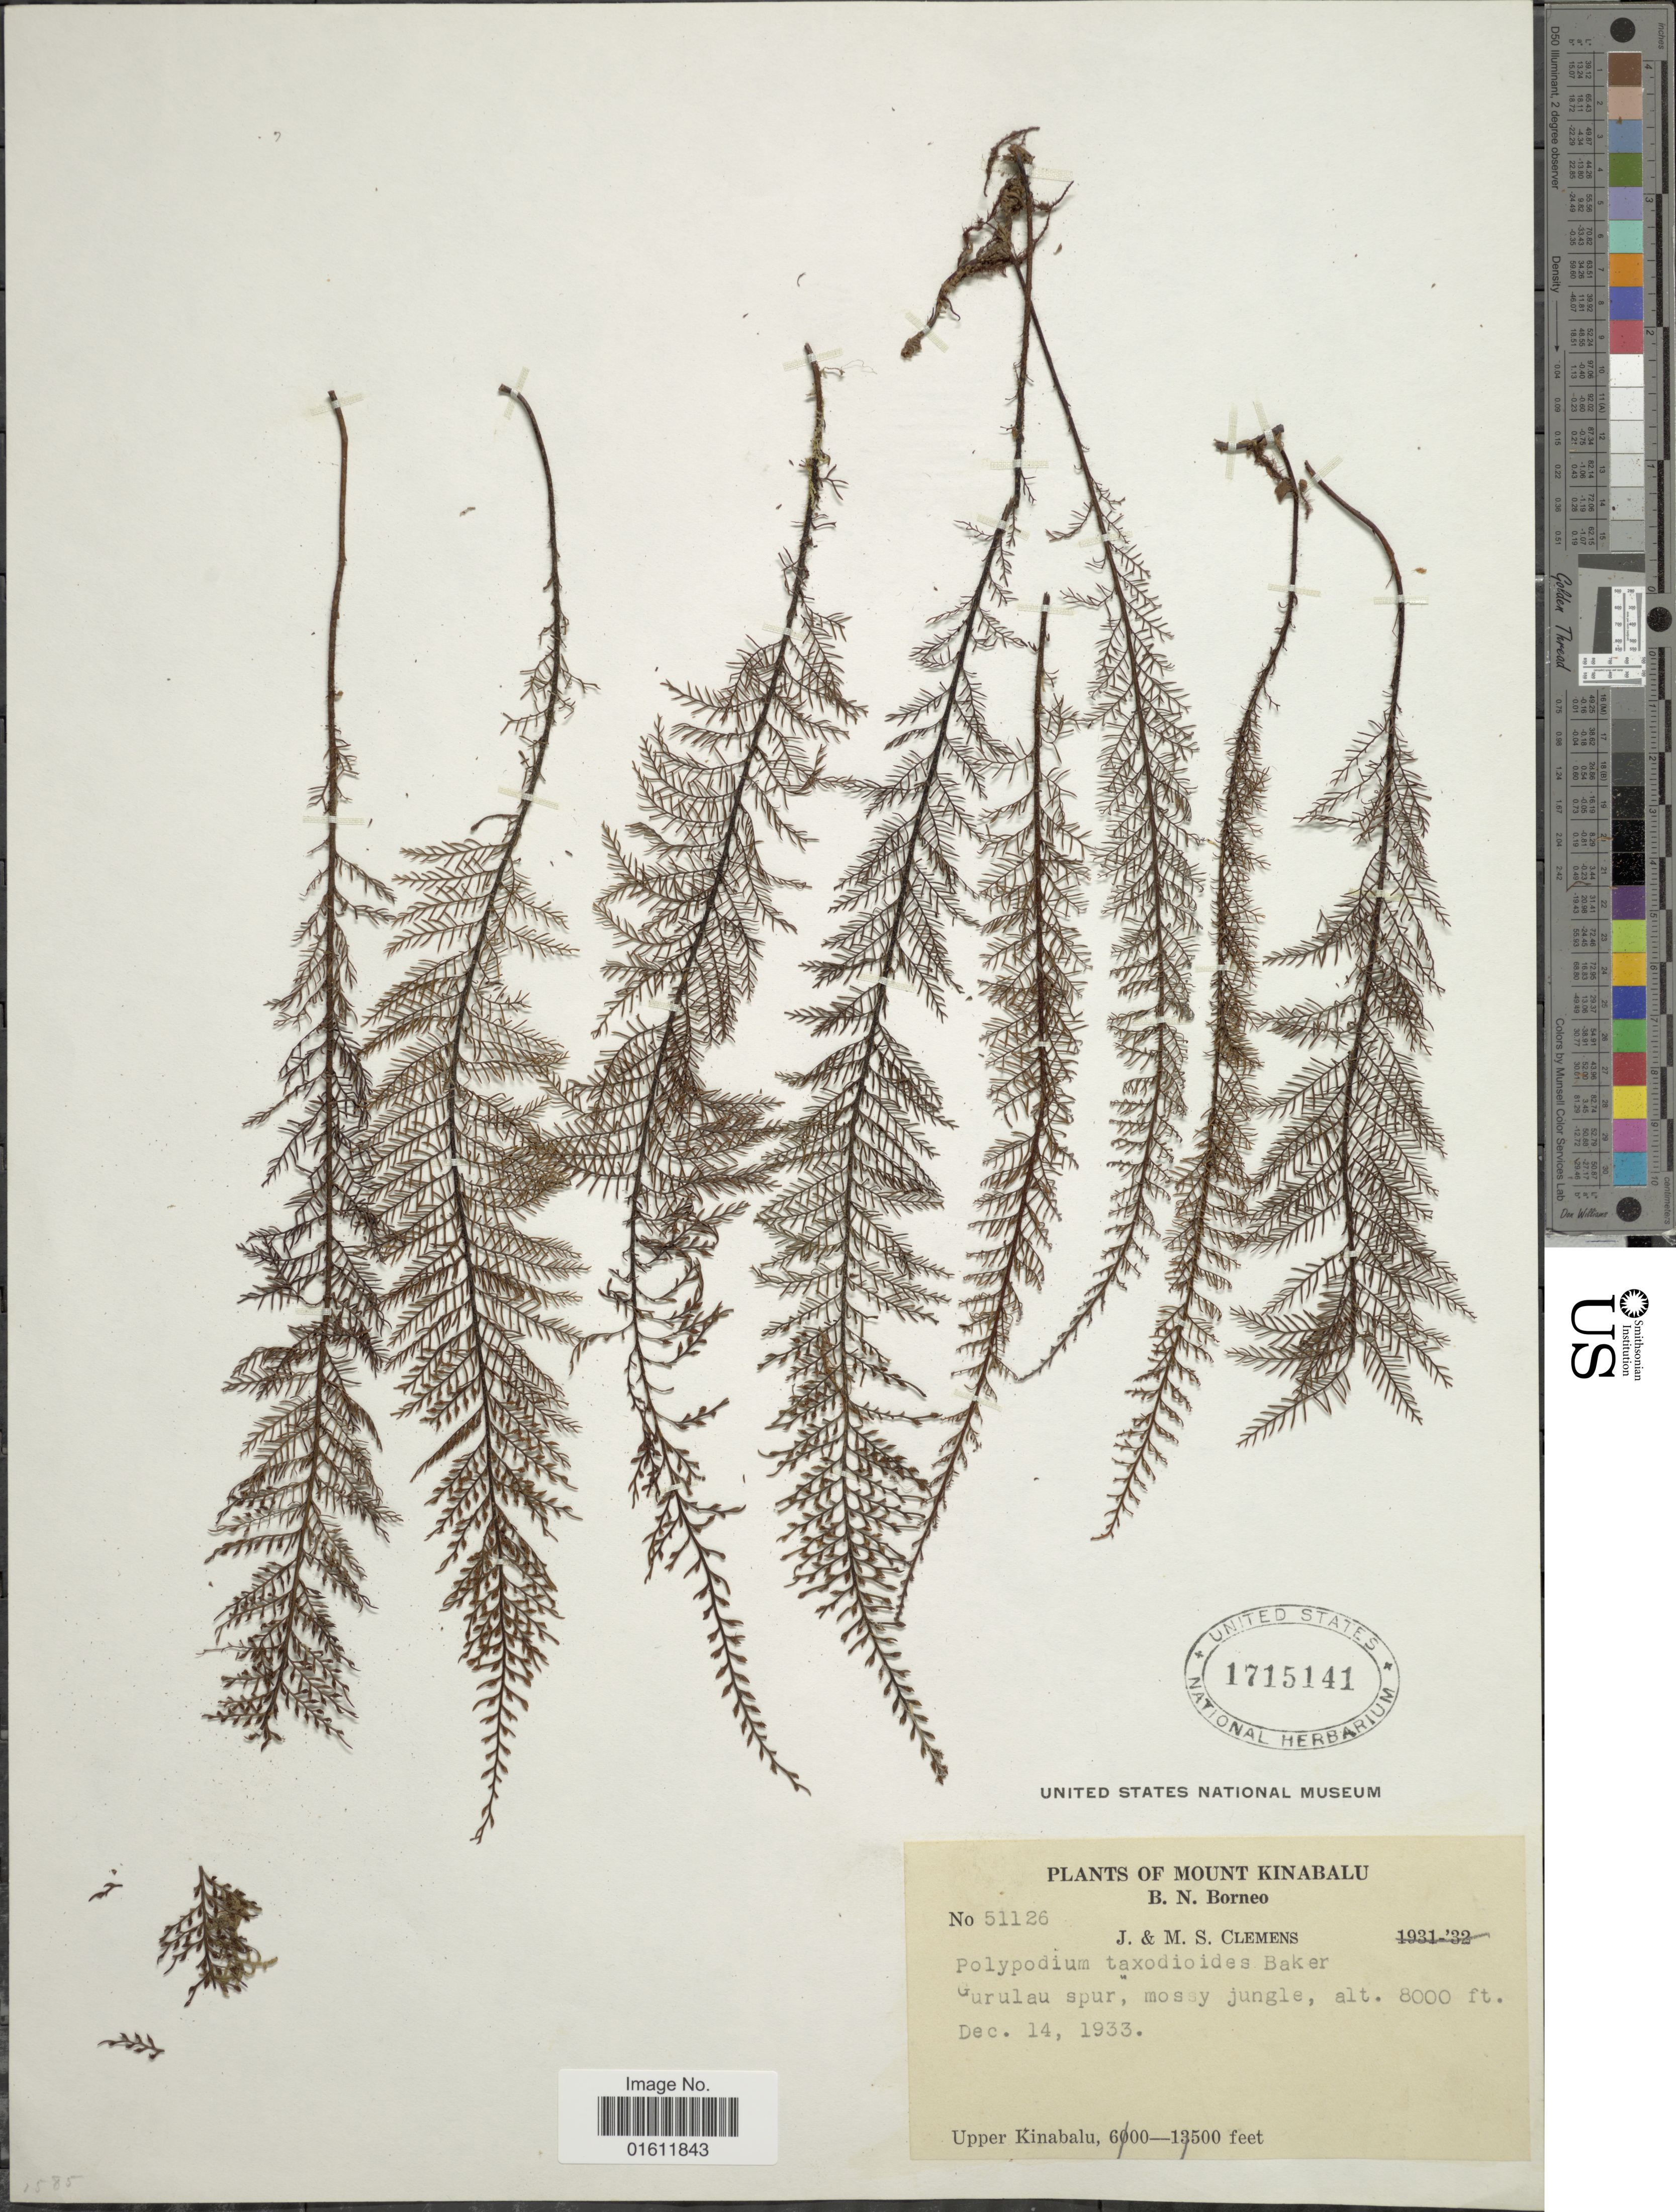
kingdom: Plantae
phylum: Tracheophyta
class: Polypodiopsida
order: Polypodiales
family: Polypodiaceae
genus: Themelium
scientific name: Themelium taxodioides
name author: (Baker) Parris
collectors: J. Clemens & M. S. Clemens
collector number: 51126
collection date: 1933-12-14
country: Malaysia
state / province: Sabah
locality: Mount Kinabalu, B.N. Borneo, Gurulau spur, mossy jungle.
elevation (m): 2438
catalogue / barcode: US 1715141